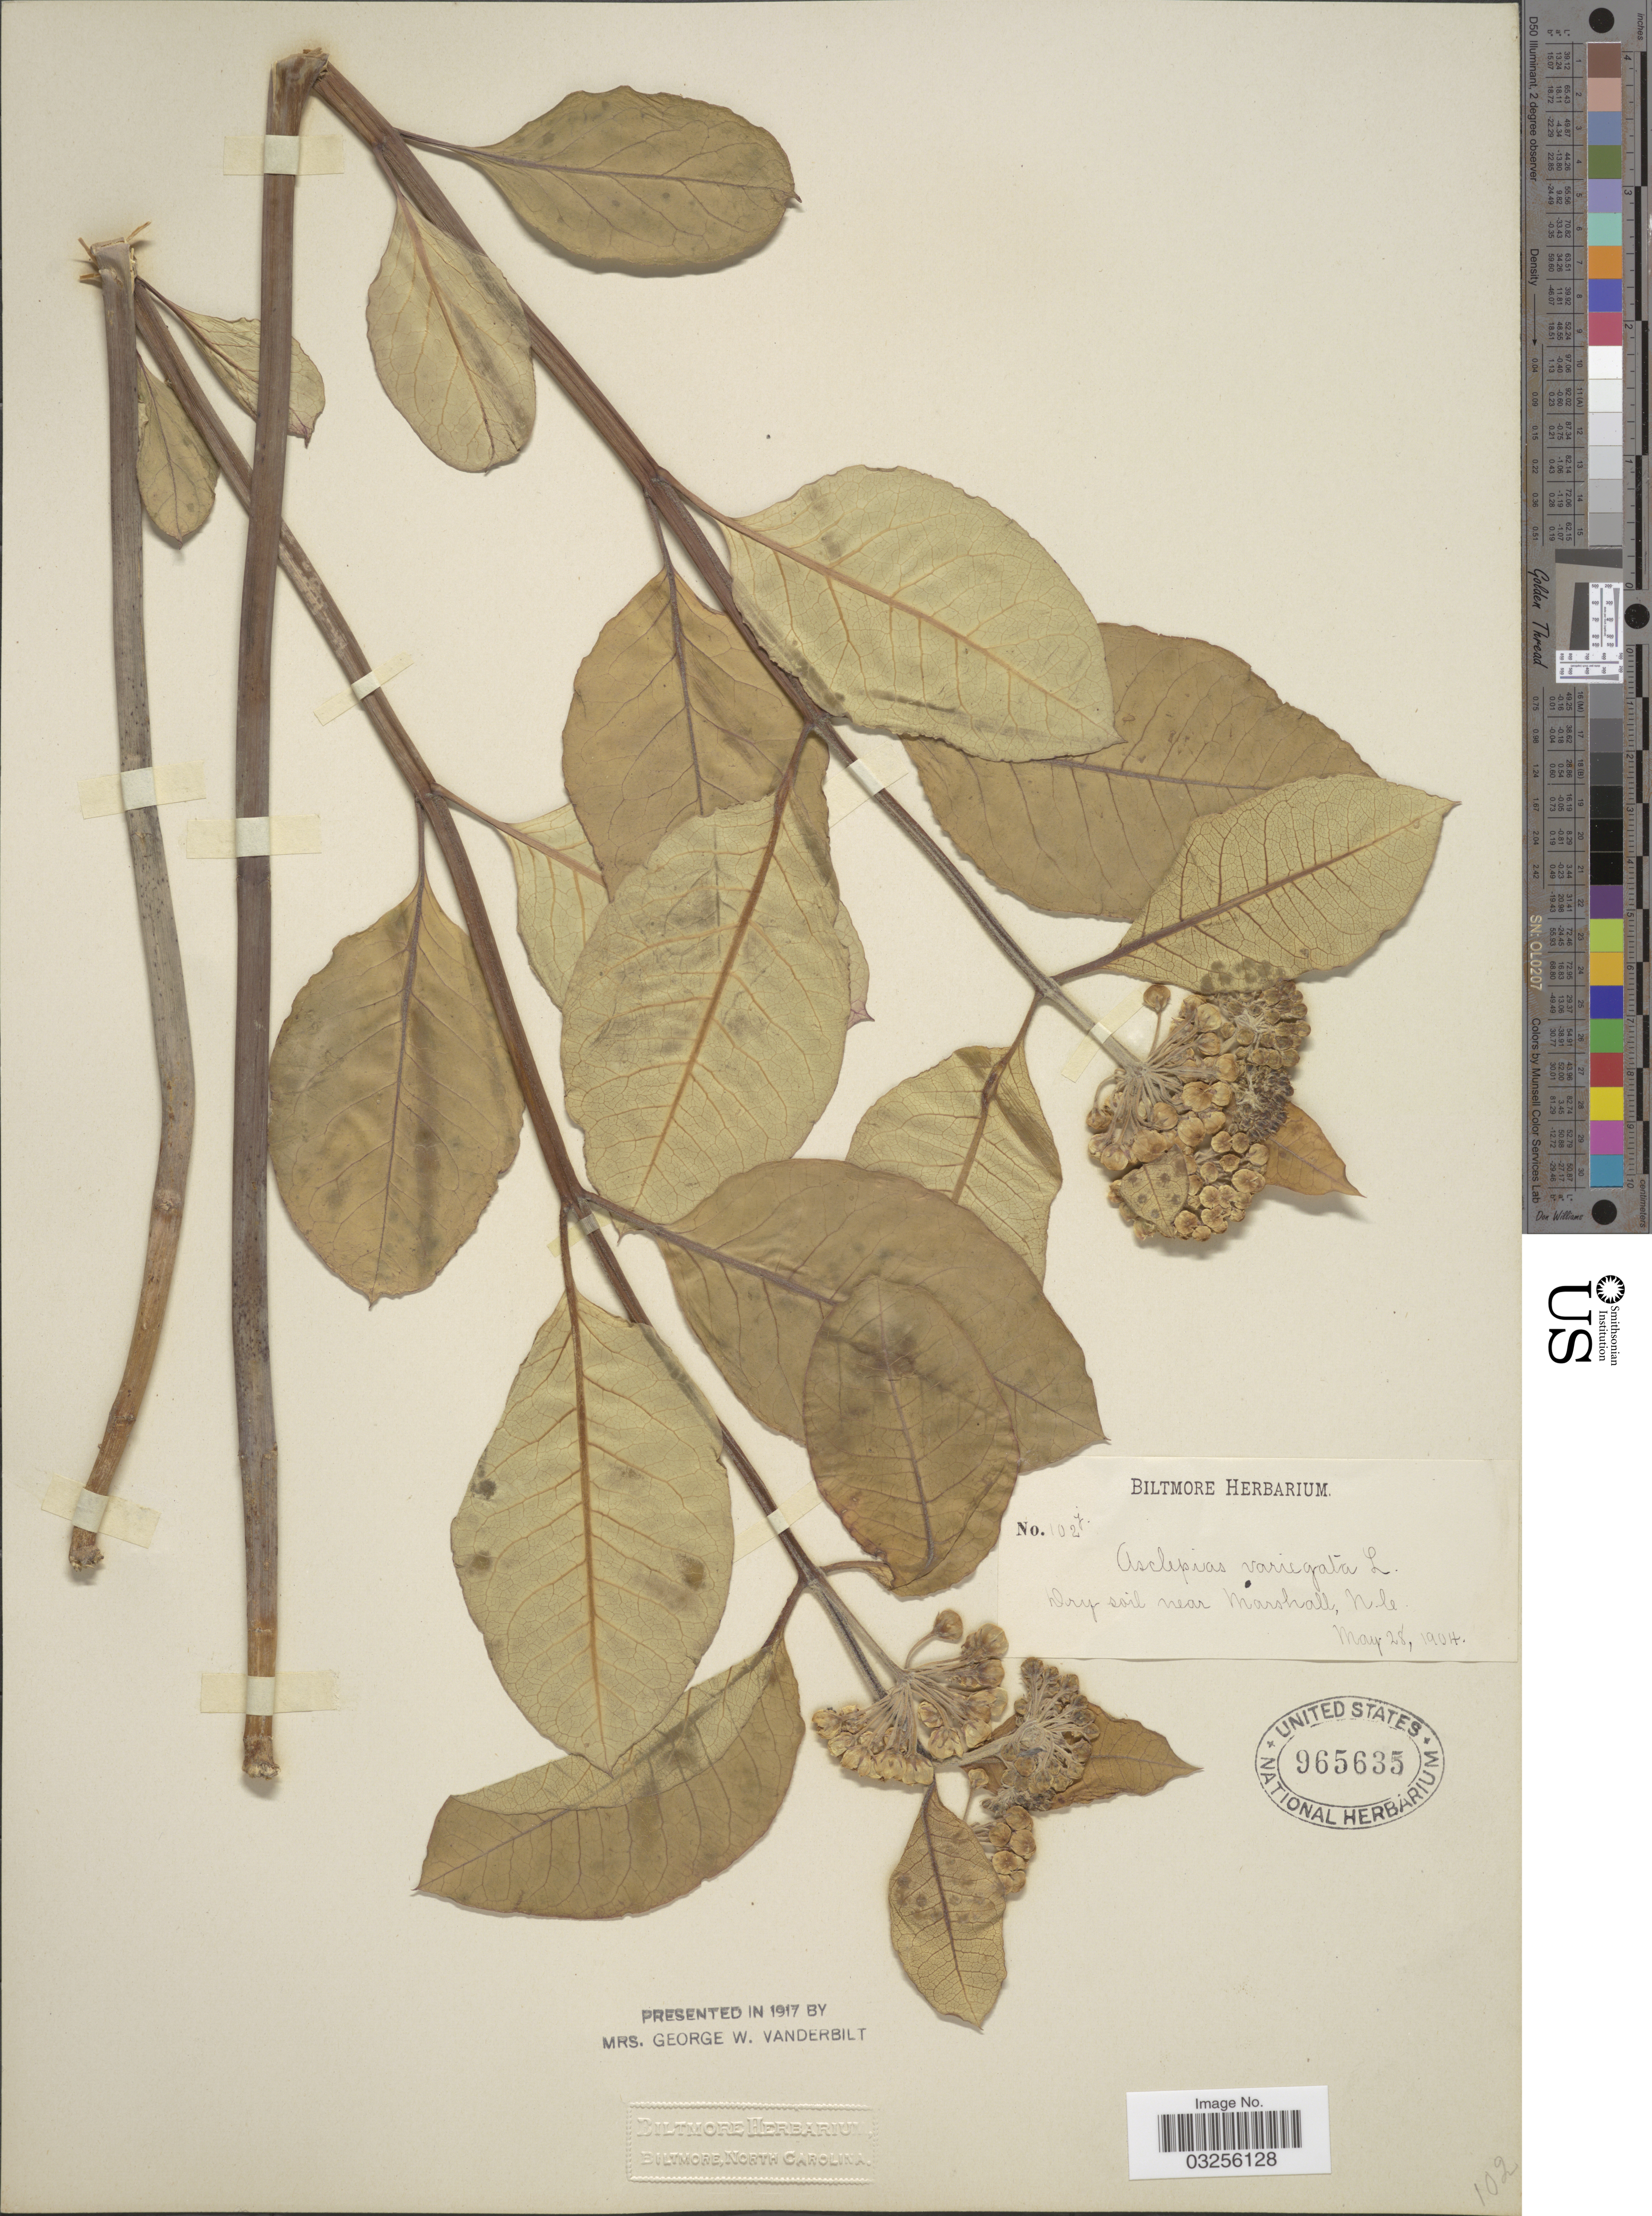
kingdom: Plantae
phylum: Tracheophyta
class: Magnoliopsida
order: Gentianales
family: Apocynaceae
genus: Asclepias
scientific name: Asclepias variegata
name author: L.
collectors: ex herb. Biltmore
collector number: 102j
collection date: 1904-05-28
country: United States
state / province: North Carolina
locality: Near Marshall, N. C.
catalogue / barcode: US 965635